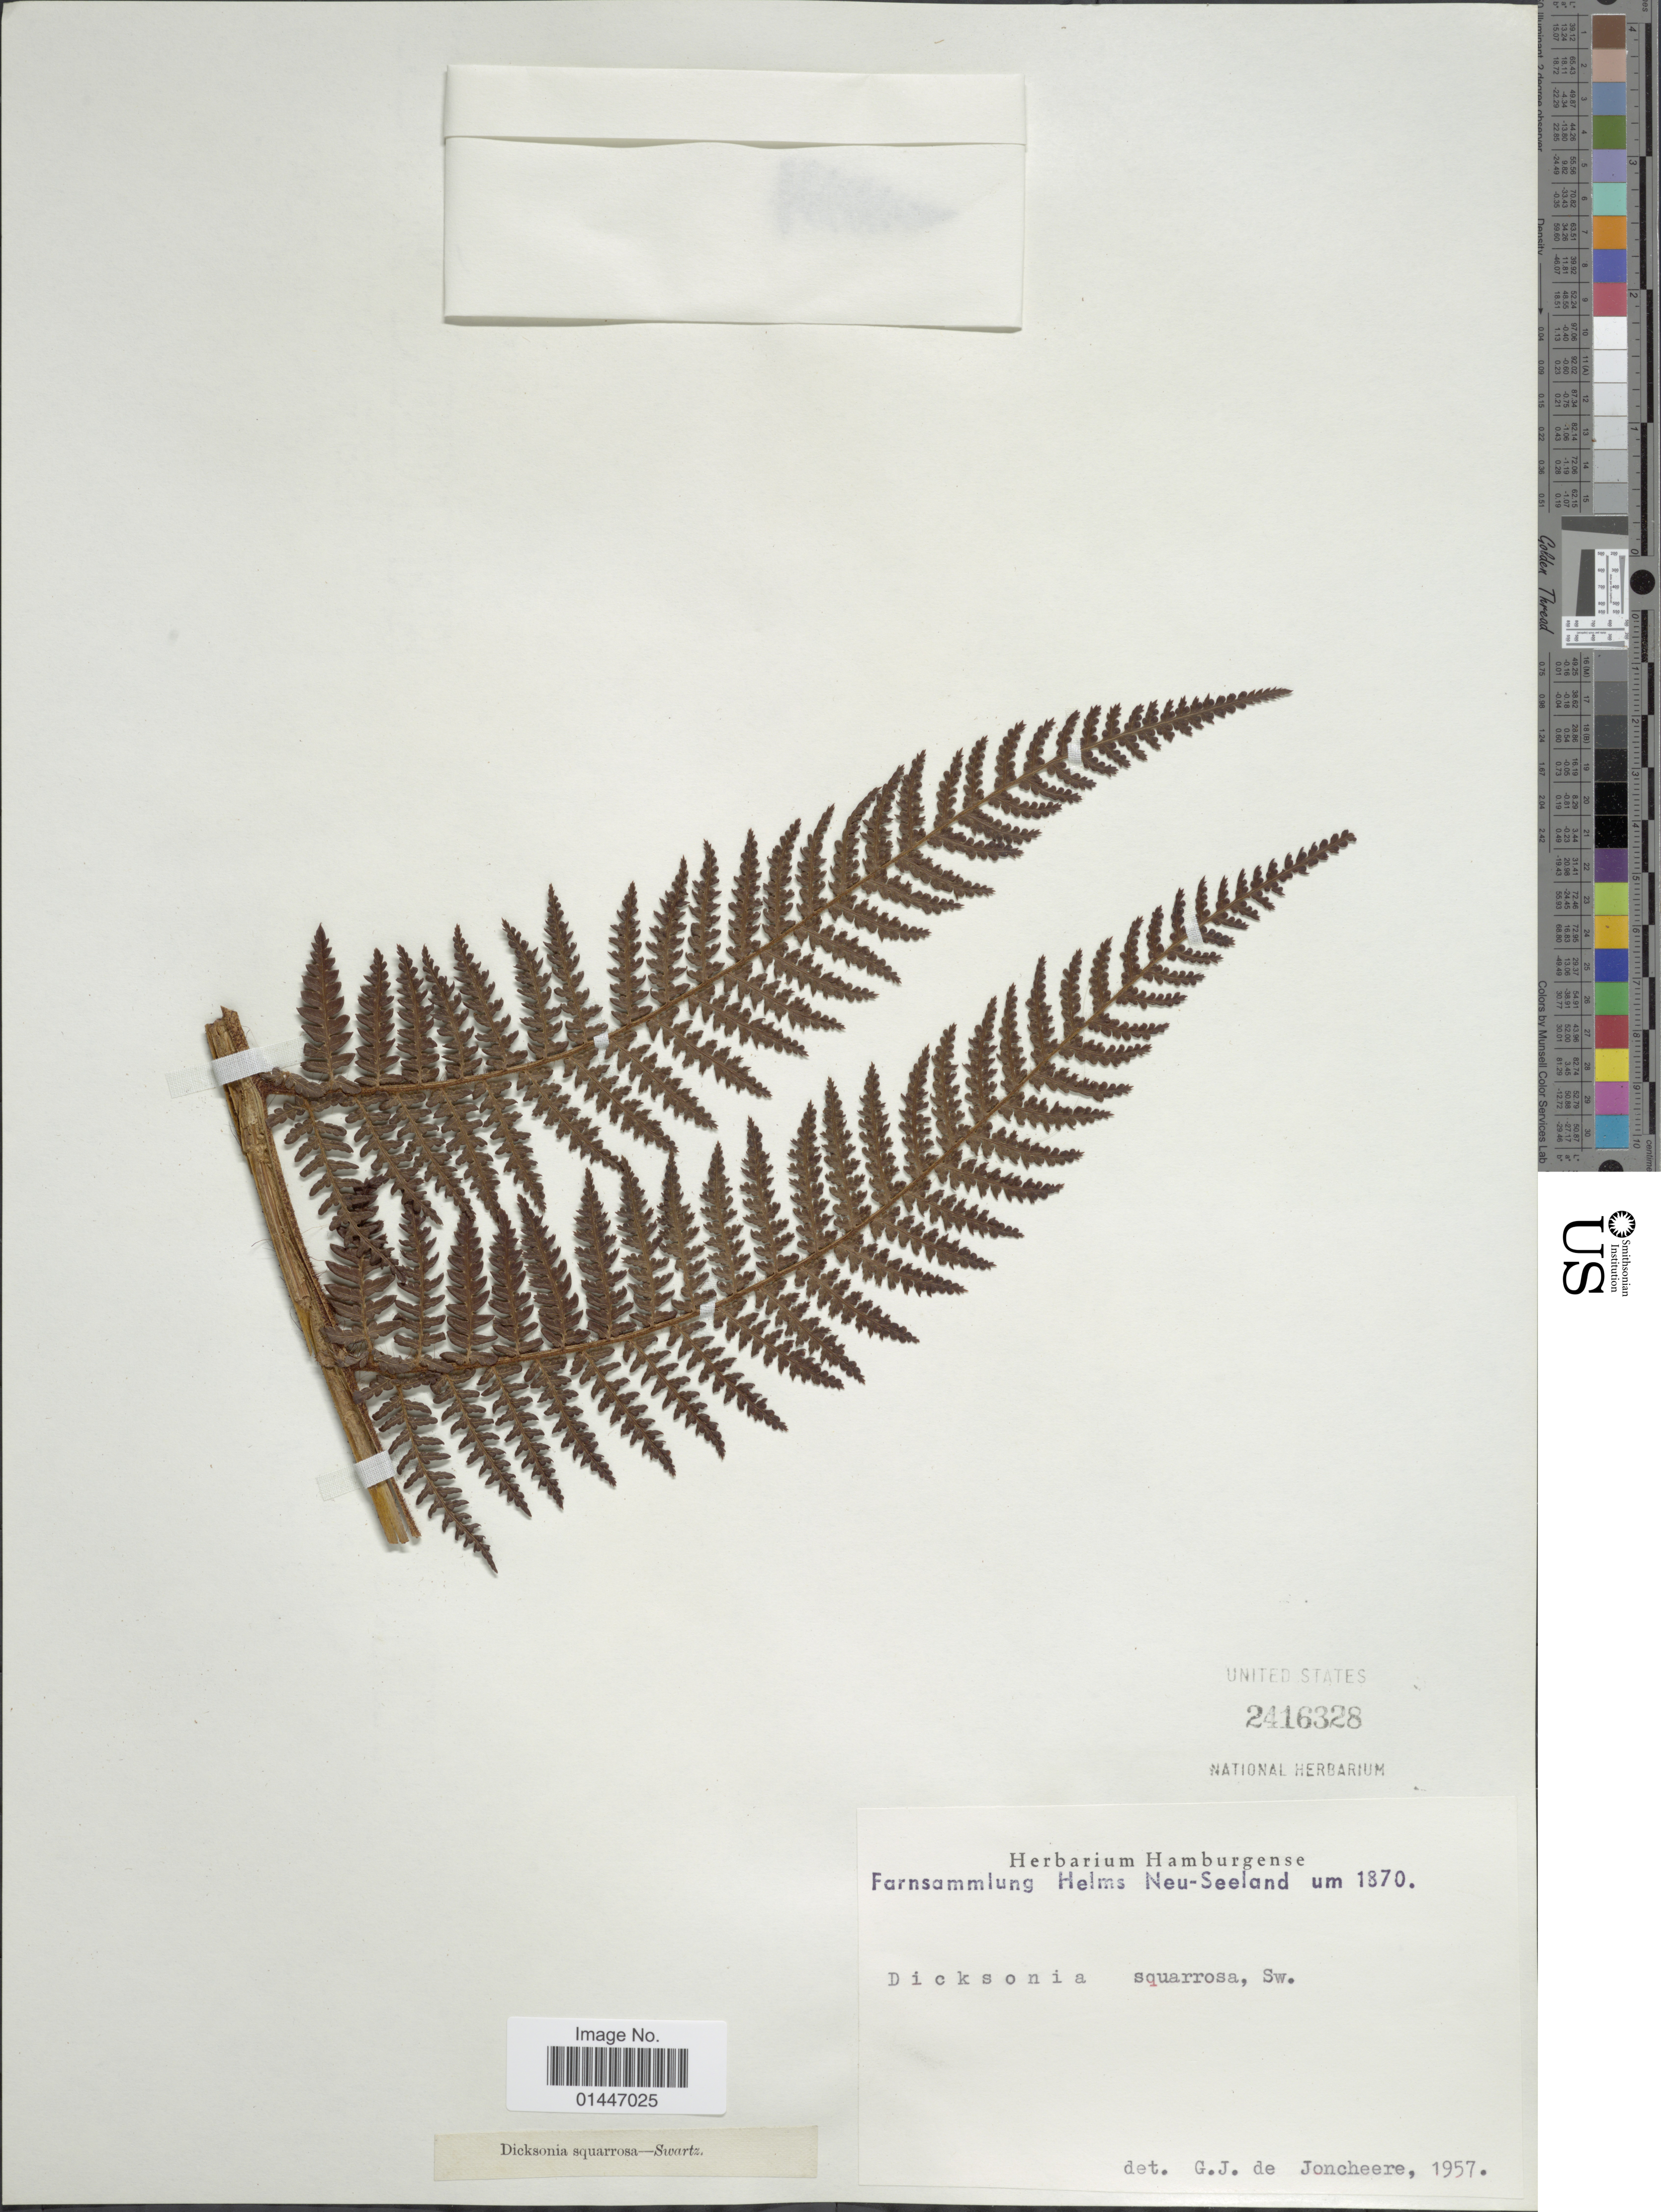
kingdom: Plantae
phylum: Tracheophyta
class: Polypodiopsida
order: Cyatheales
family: Dicksoniaceae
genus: Dicksonia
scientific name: Dicksonia squarrosa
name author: Sw.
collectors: Helms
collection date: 1870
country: New Zealand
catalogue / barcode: US 2416328